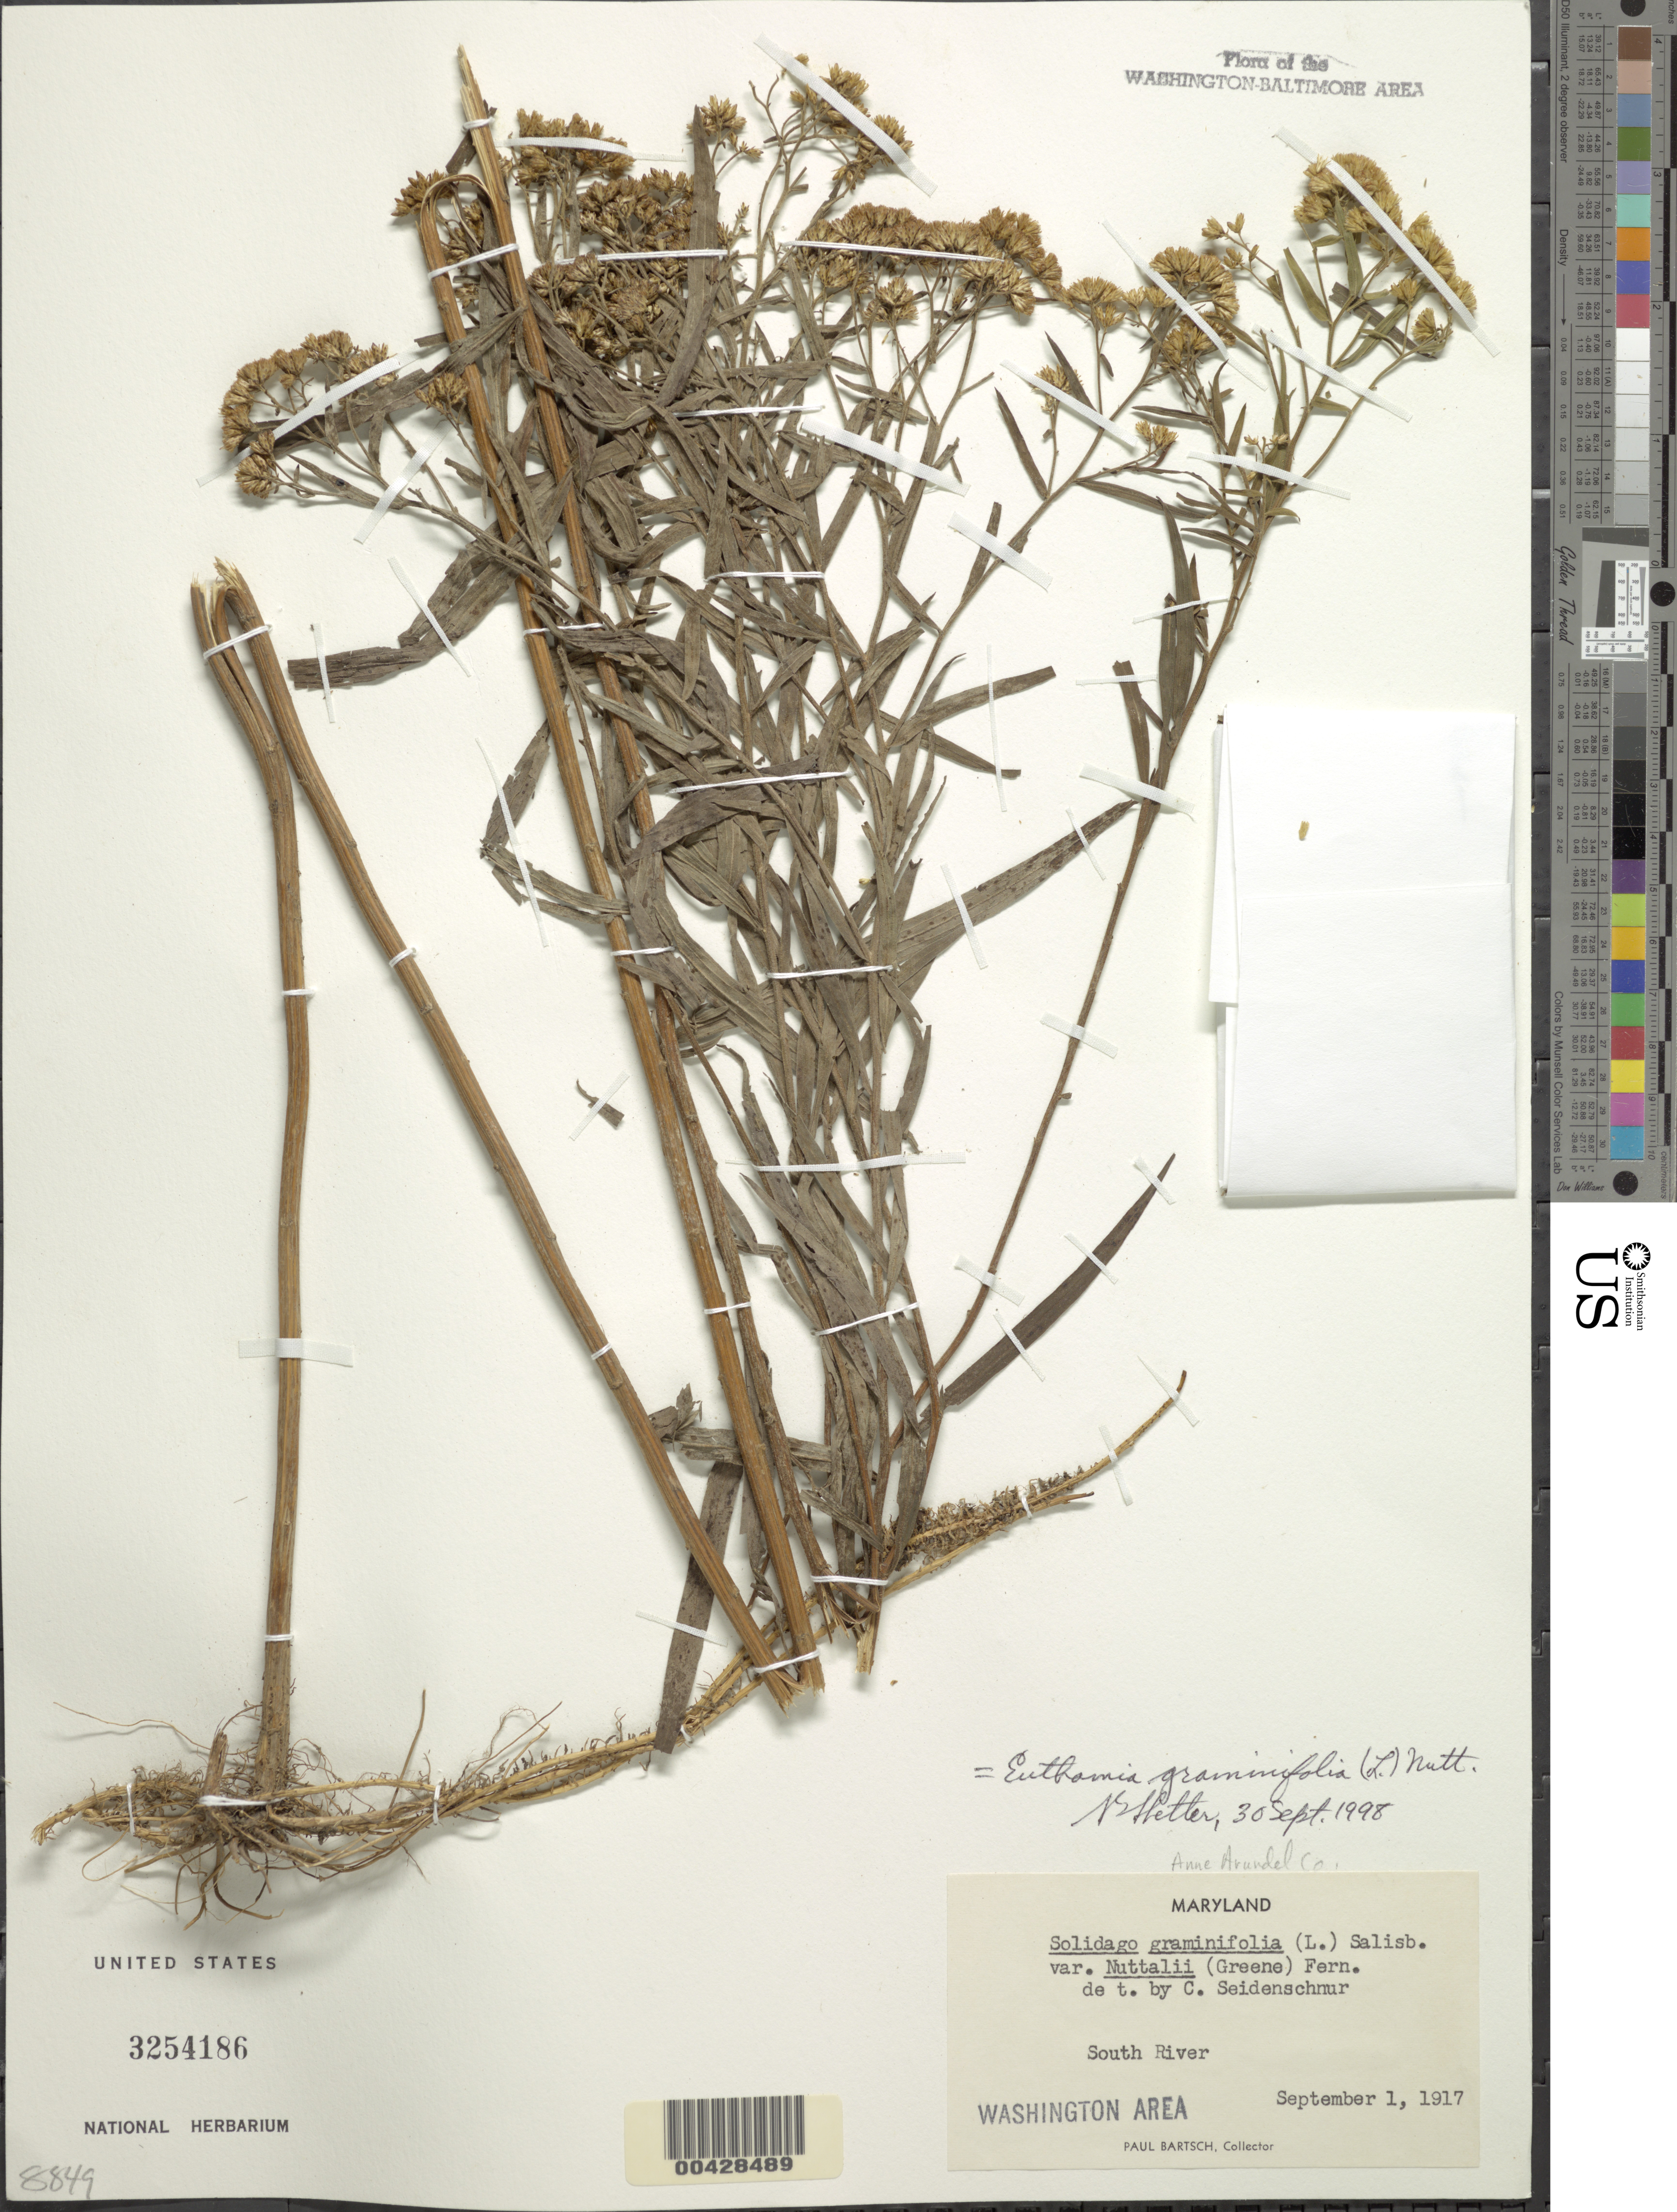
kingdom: Plantae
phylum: Tracheophyta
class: Magnoliopsida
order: Asterales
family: Asteraceae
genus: Euthamia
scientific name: Euthamia graminifolia var. nuttalii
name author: (S.W. Greene) W. Stone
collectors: P. Bartsch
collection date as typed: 01 Sep 1917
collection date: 1917-09-01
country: United States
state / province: Maryland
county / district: Anne Arundel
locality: South River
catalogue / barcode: US 3254186